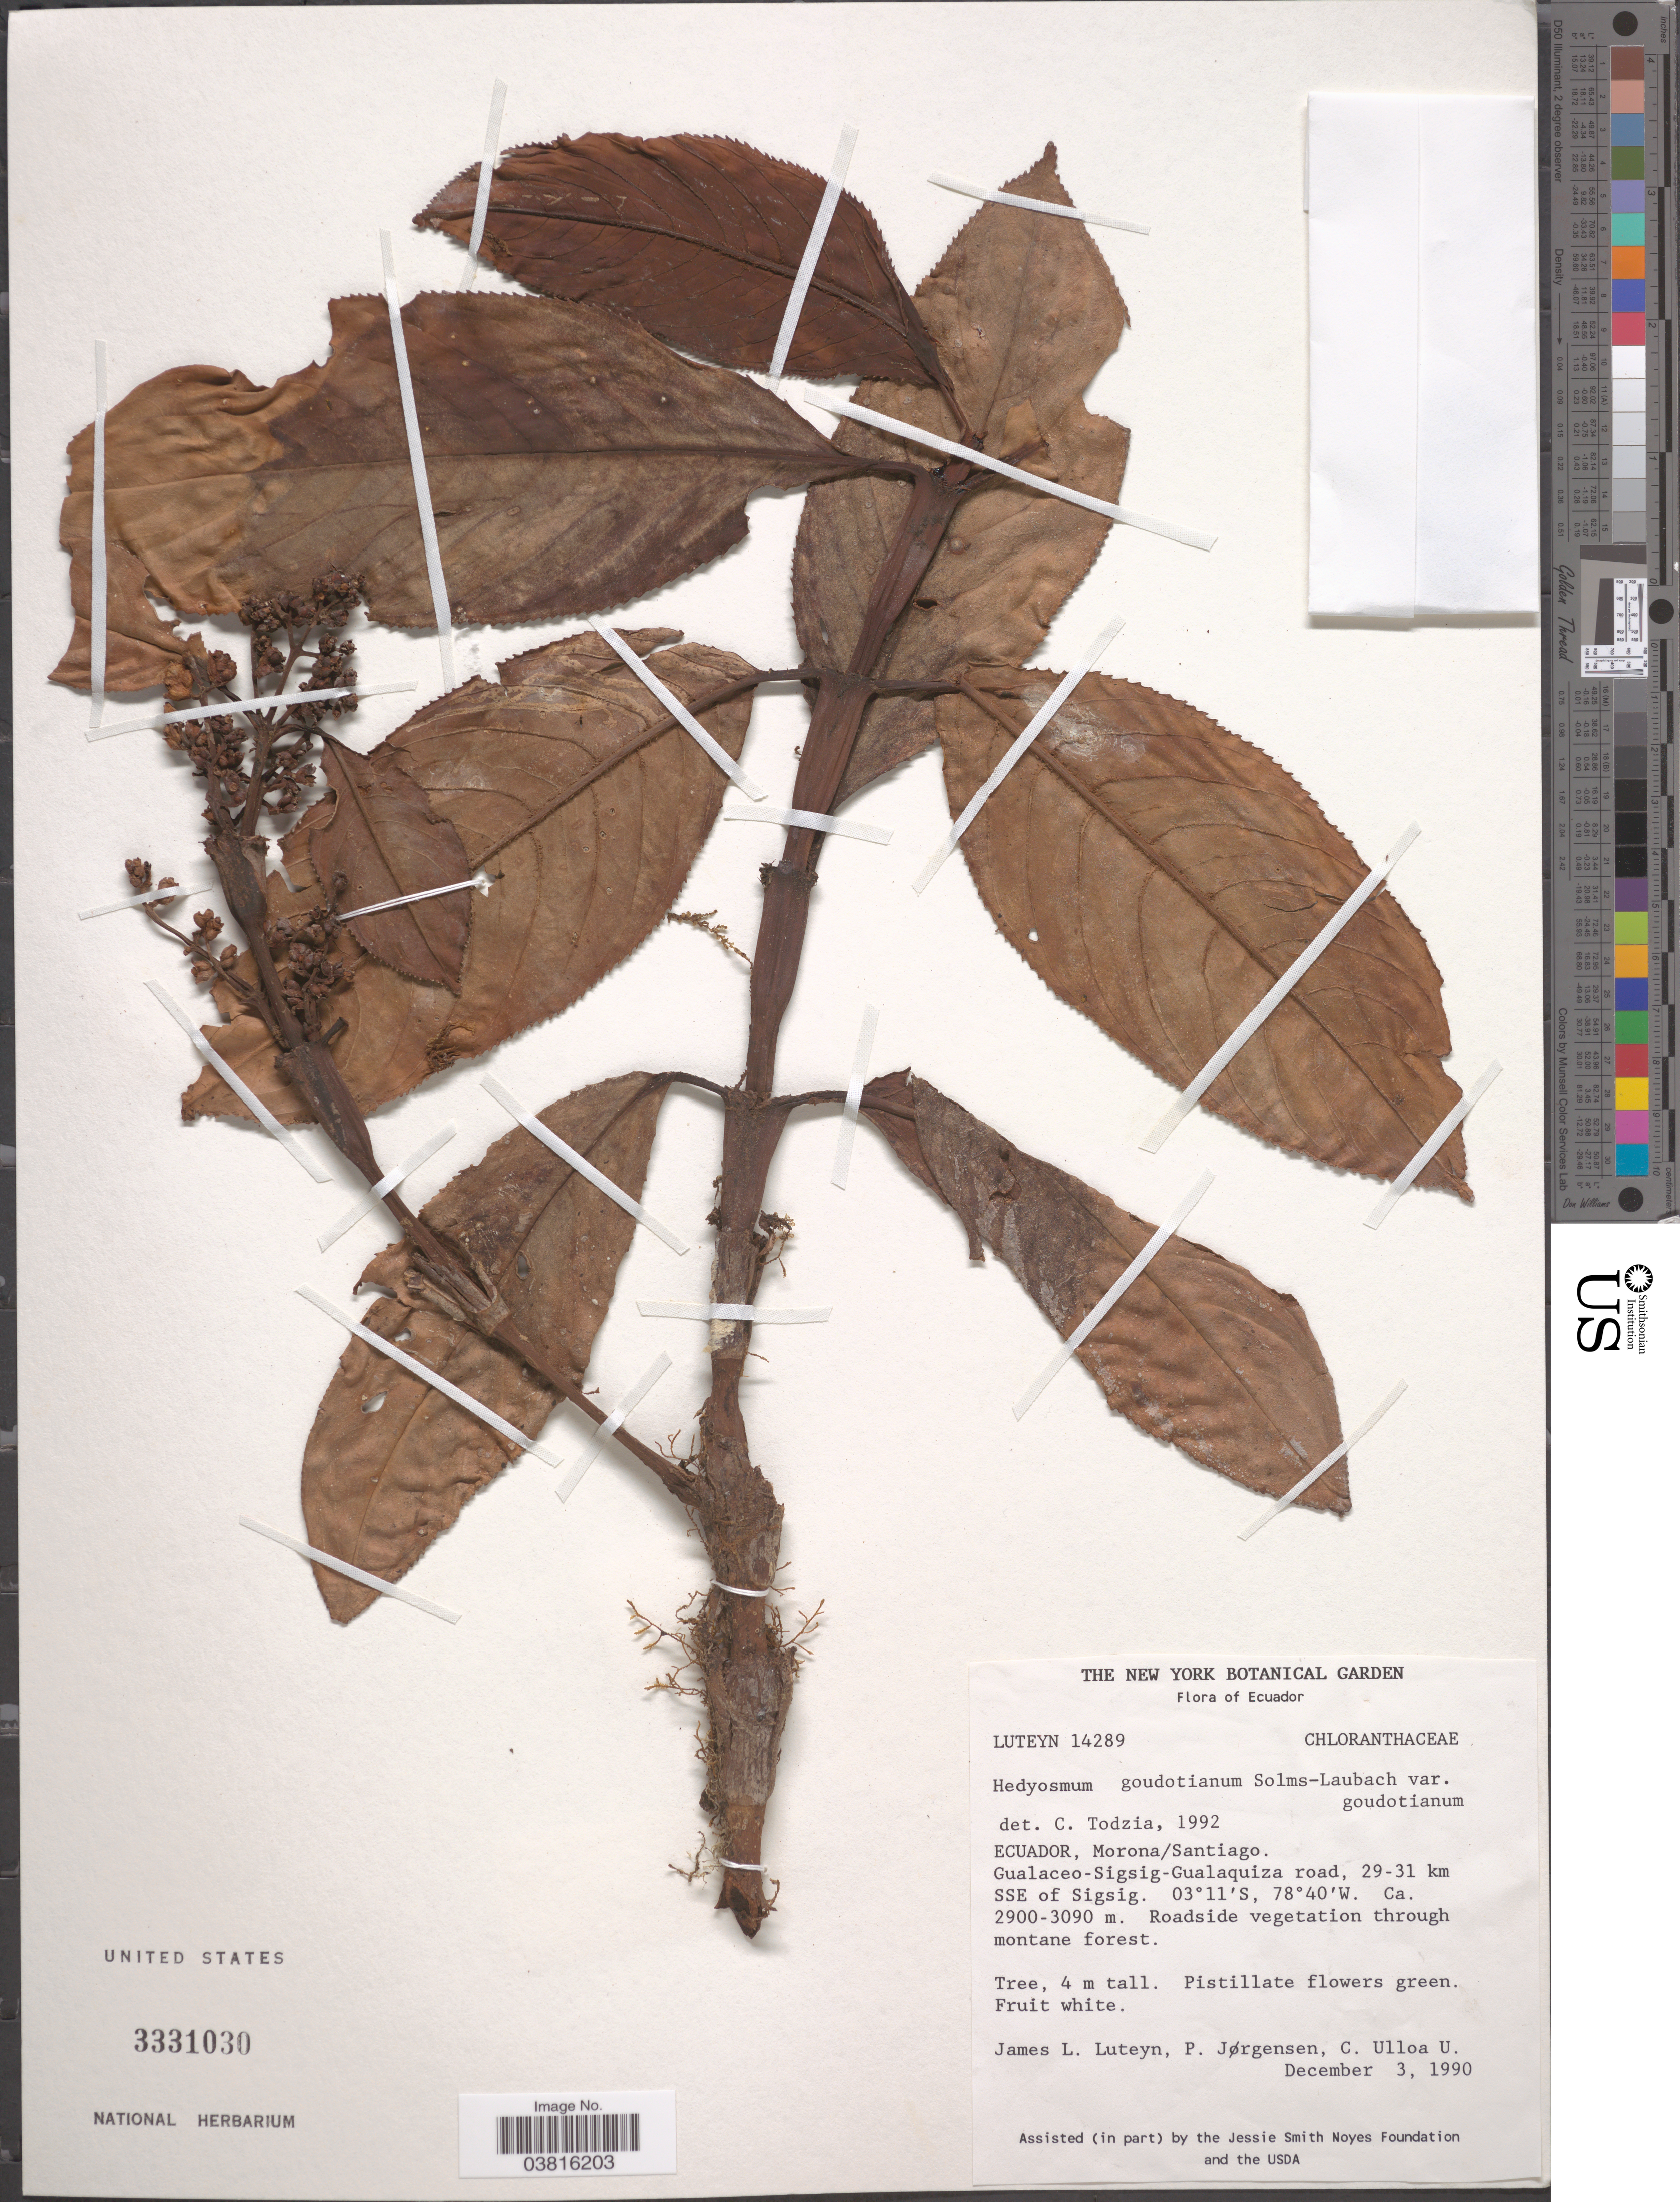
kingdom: Plantae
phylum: Tracheophyta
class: Magnoliopsida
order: Chloranthales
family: Chloranthaceae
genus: Hedyosmum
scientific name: Hedyosmum goudotianum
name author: Solms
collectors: J. L. Luteyn, P. Jörgensen & C. Ulloa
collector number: LUTEYN 14289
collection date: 1990-12-03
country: Ecuador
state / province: Morona-Santiago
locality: Gualaceo-Sigsig-Gualaquiza road, 29-31 km SSE of Sigsig. Roadside vegetation through montane forest.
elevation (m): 2900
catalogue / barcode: US 3331030